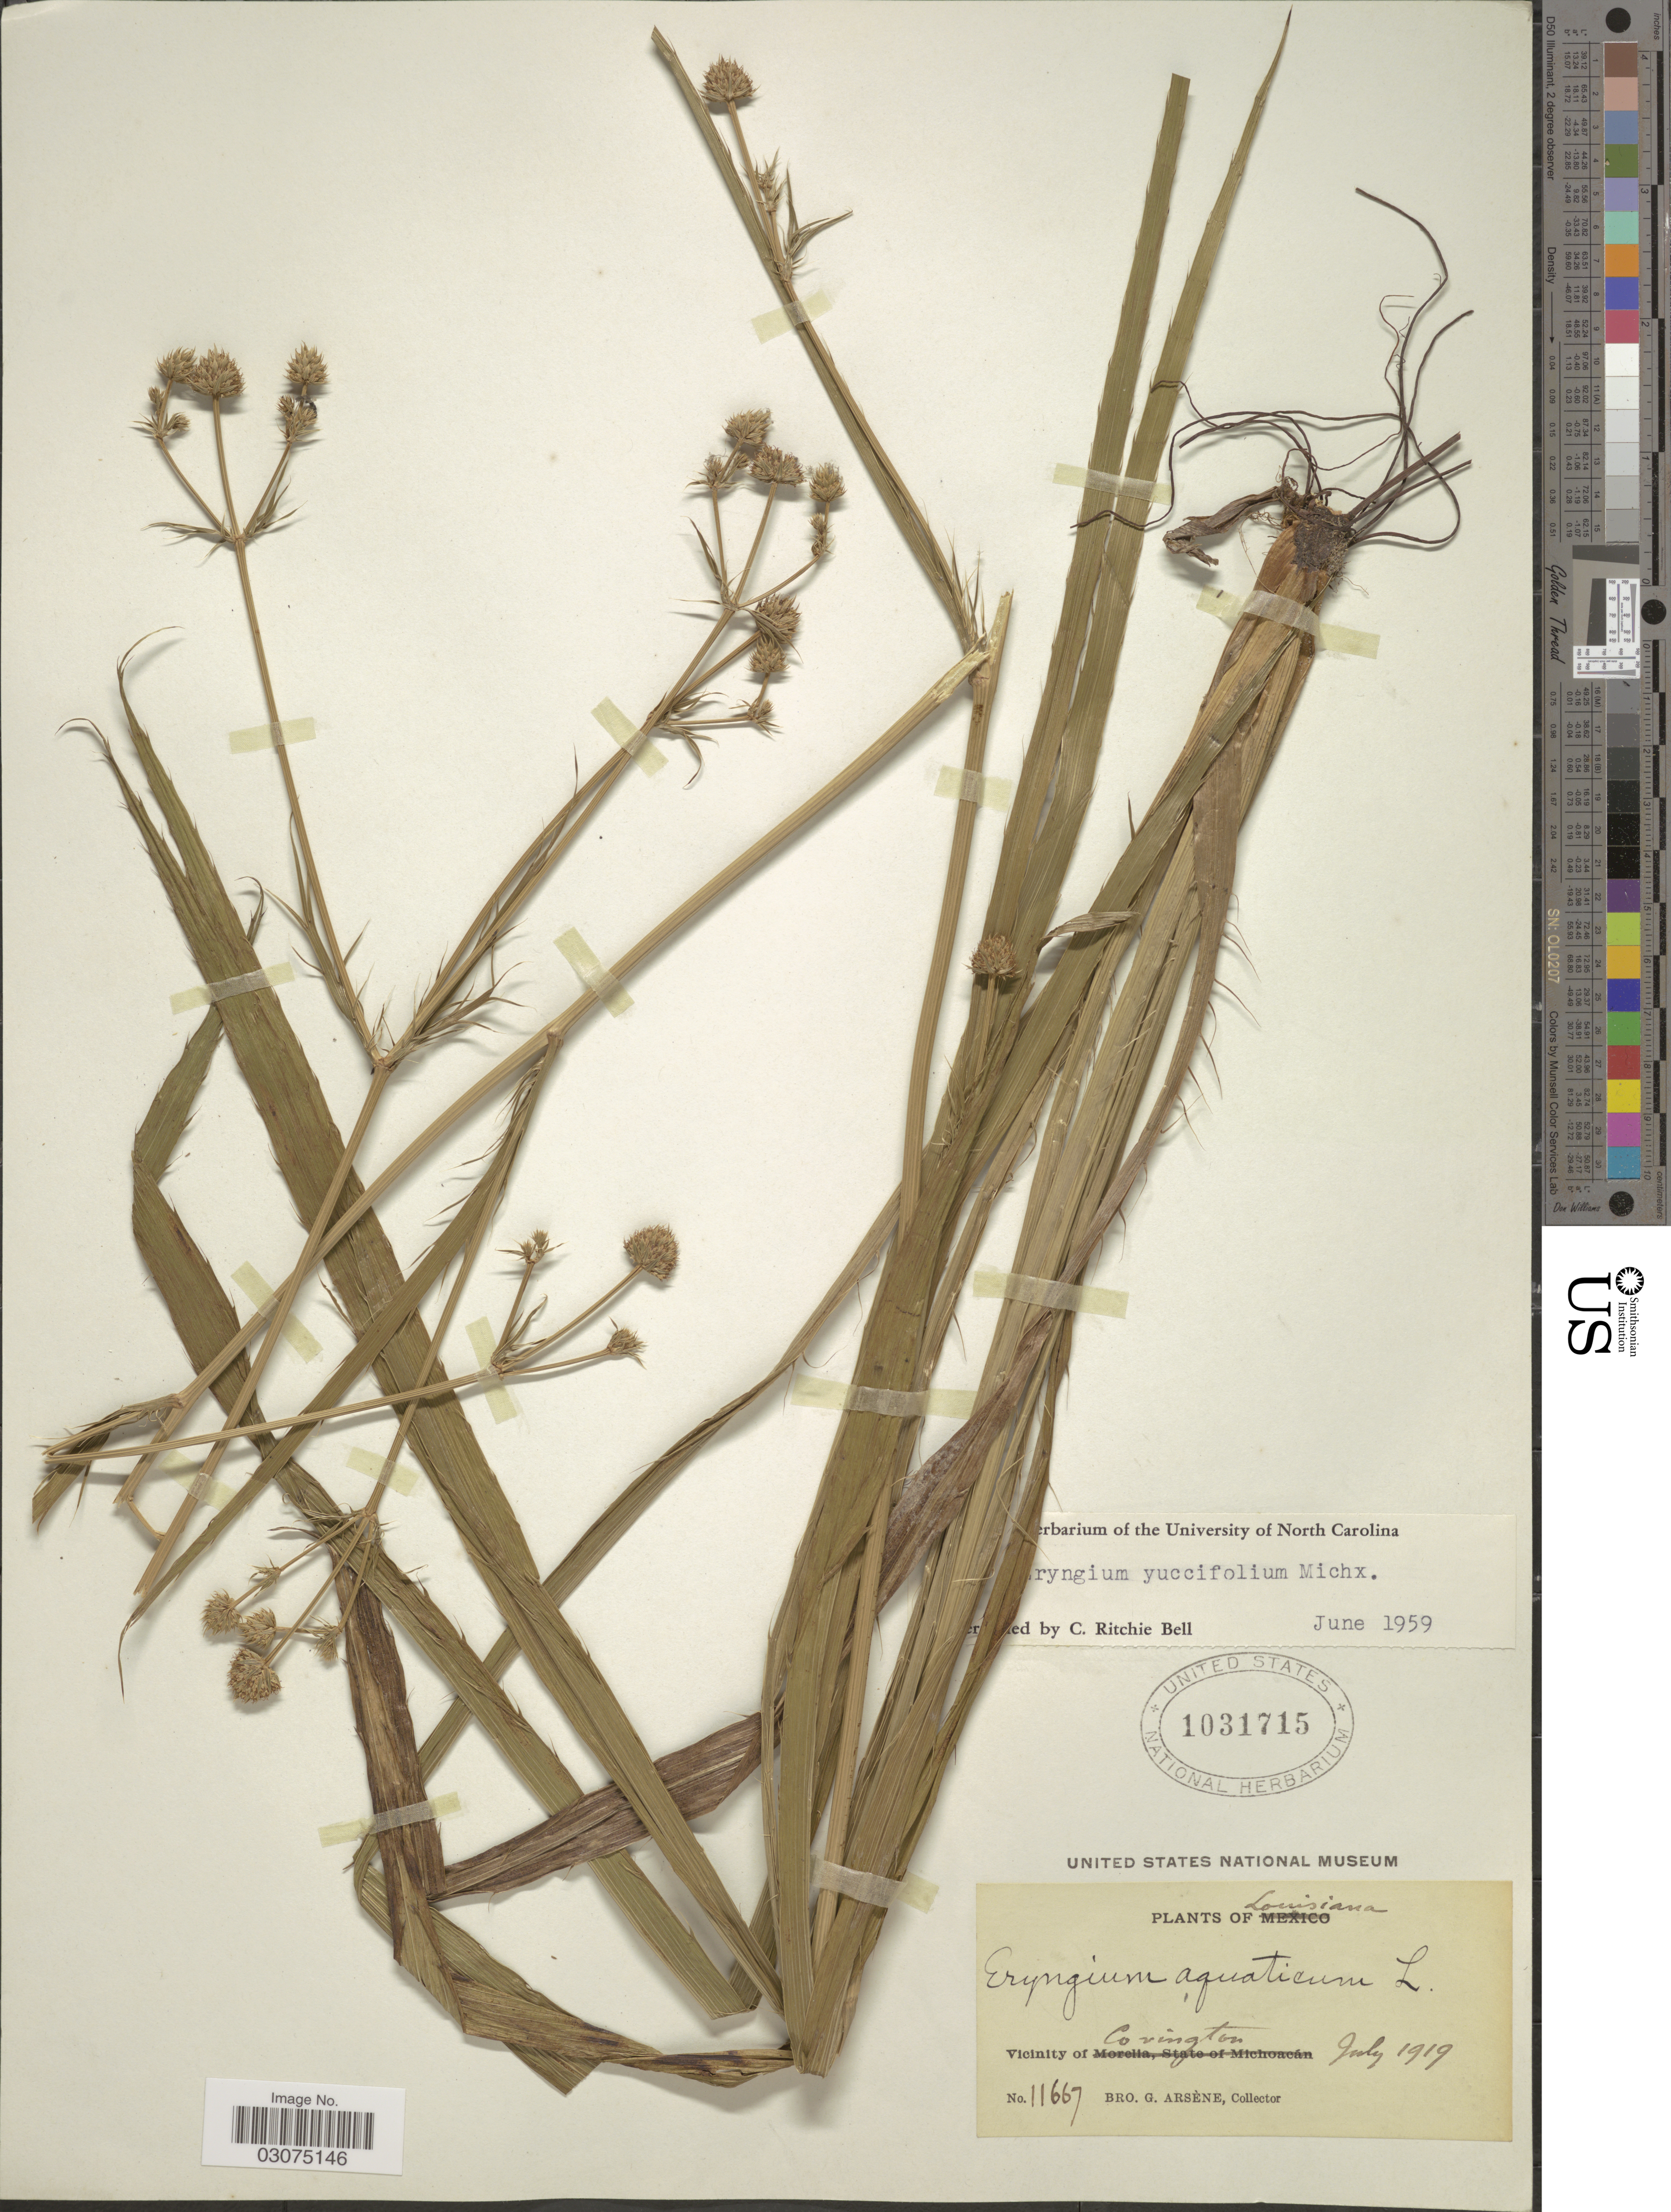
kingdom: Plantae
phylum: Tracheophyta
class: Magnoliopsida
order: Apiales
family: Apiaceae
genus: Eryngium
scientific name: Eryngium yuccifolium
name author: Michx.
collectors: Bro. G. Arsène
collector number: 11667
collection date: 1919-07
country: United States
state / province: Louisiana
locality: Vicinity of Covington.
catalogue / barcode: US 1031715